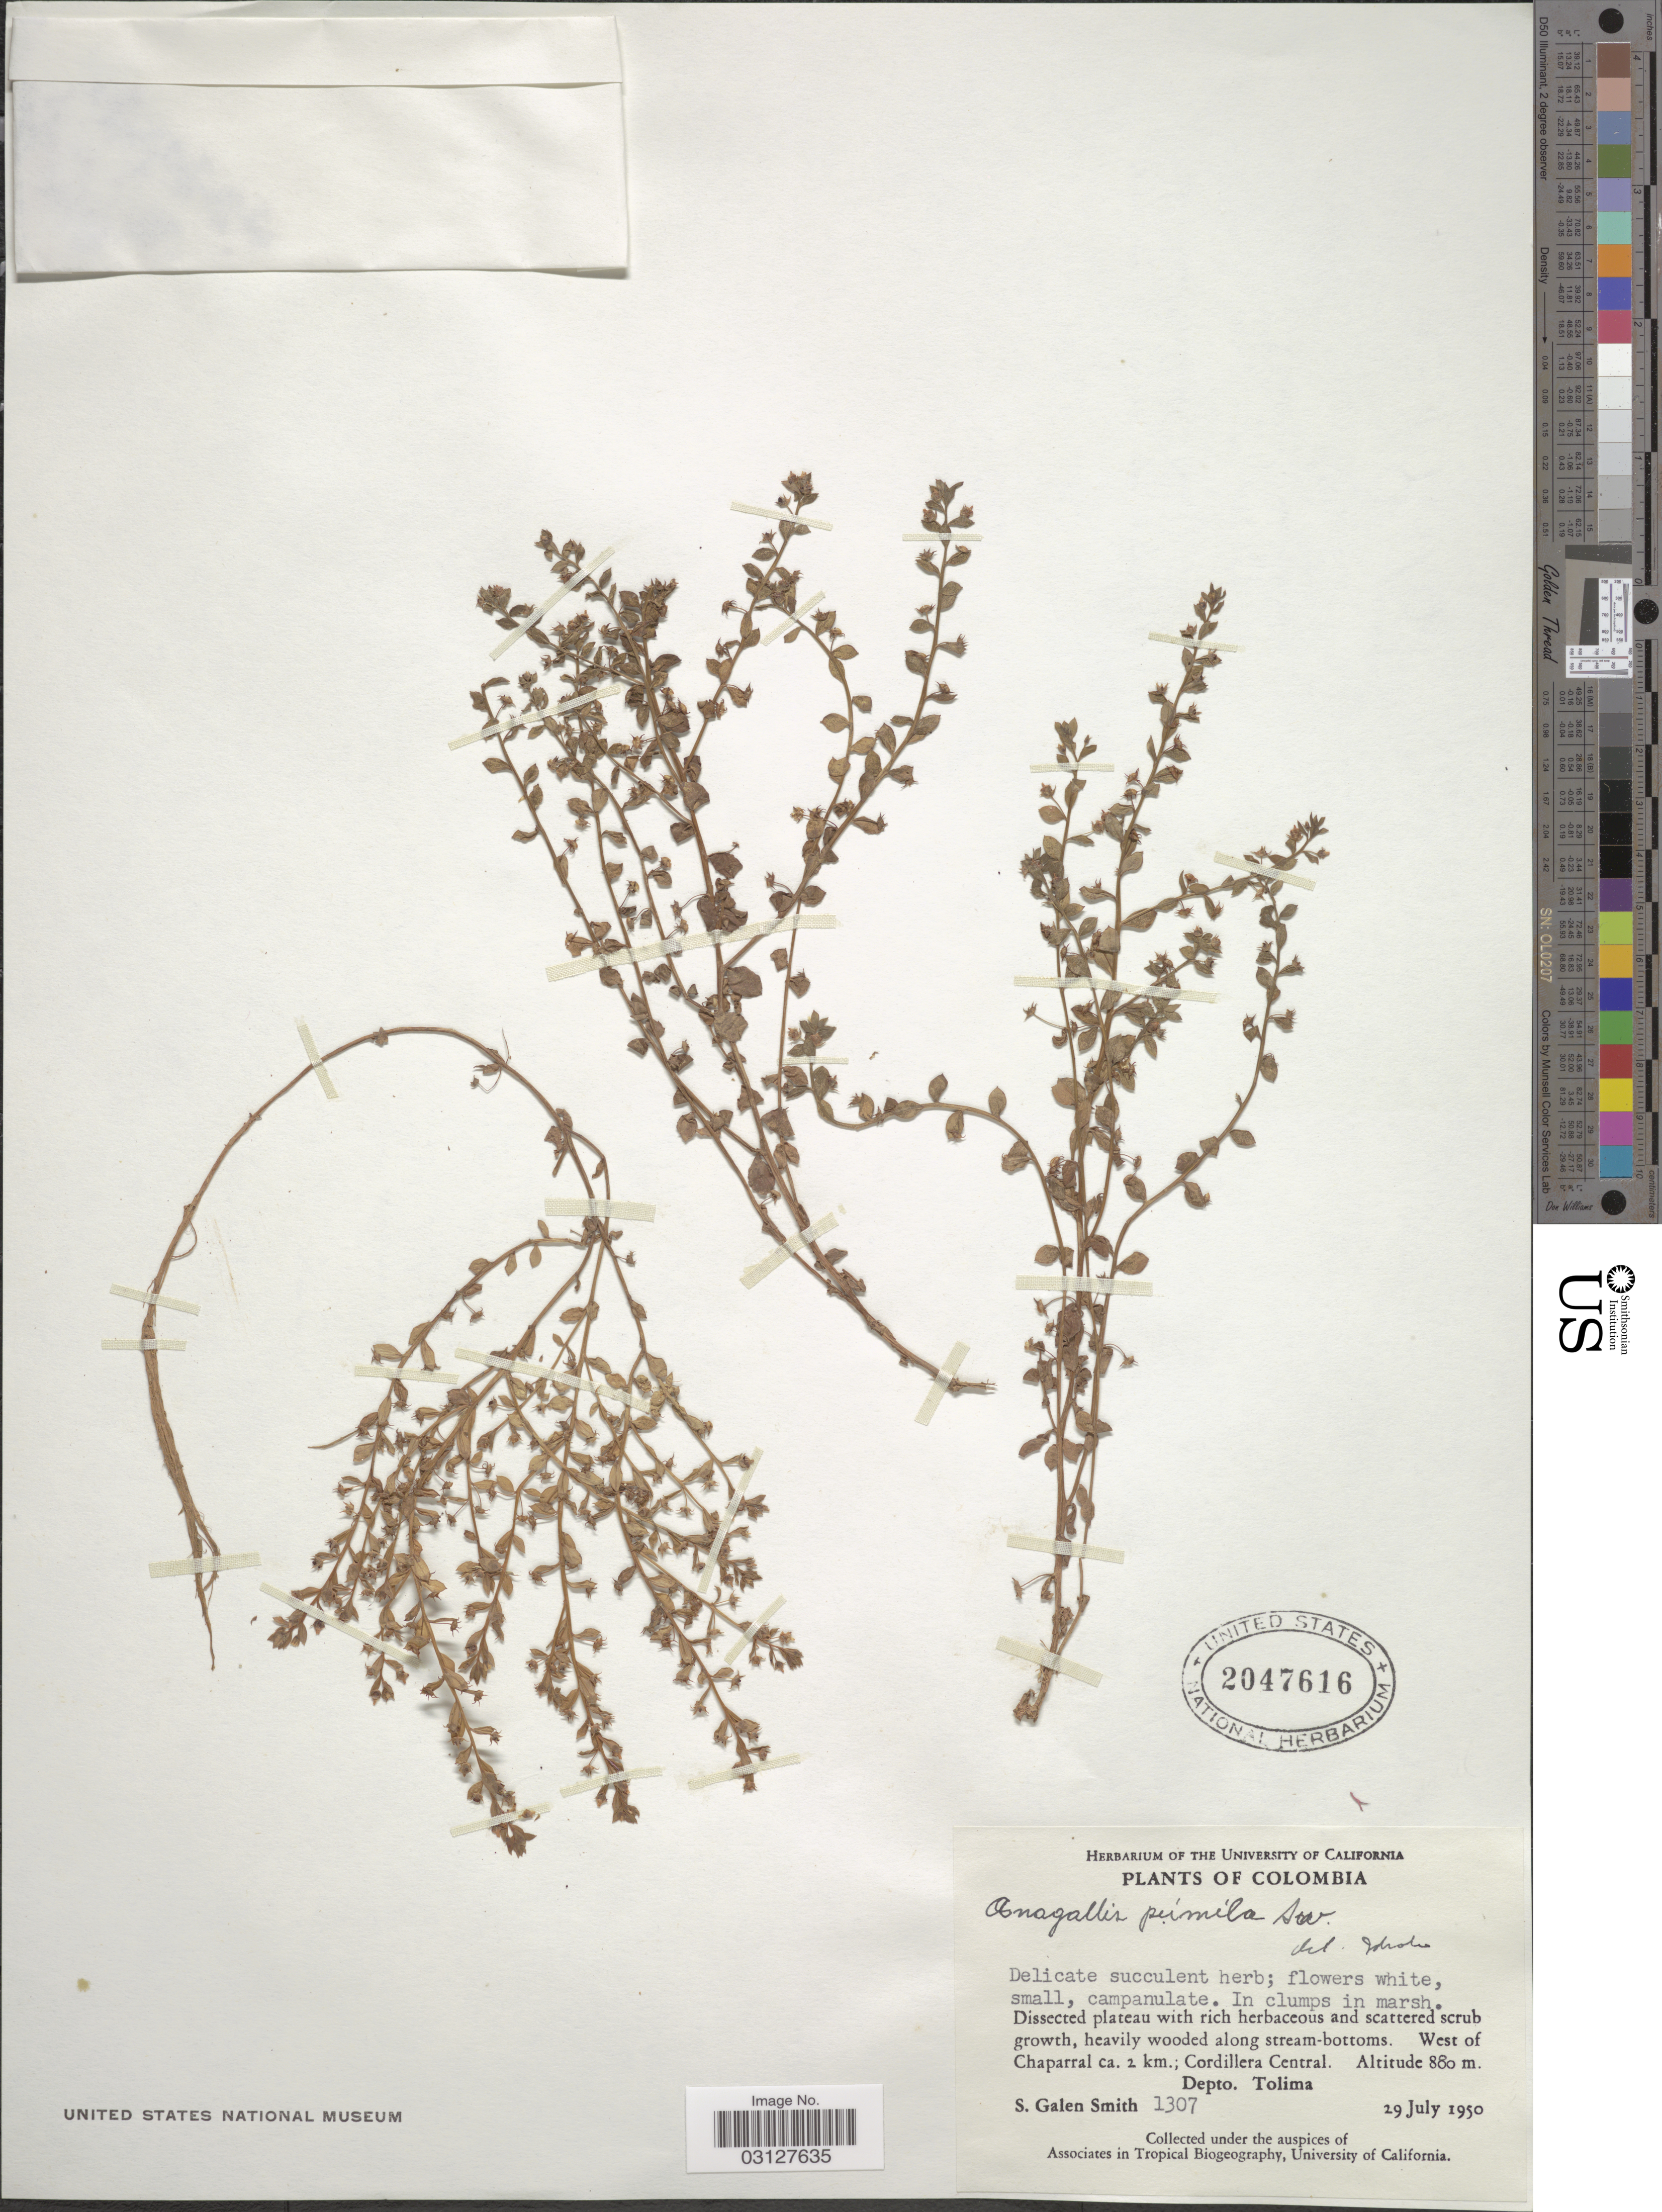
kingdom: Plantae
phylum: Tracheophyta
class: Magnoliopsida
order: Ericales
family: Primulaceae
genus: Anagallis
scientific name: Anagallis pumila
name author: Sw.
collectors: S. G. Smith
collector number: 1307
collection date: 1950-07-29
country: Colombia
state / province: Tolima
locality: West of Chaparral ca. 2 km.; Cordillera Central, Depto. Tolima.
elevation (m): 880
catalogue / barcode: US 2047616